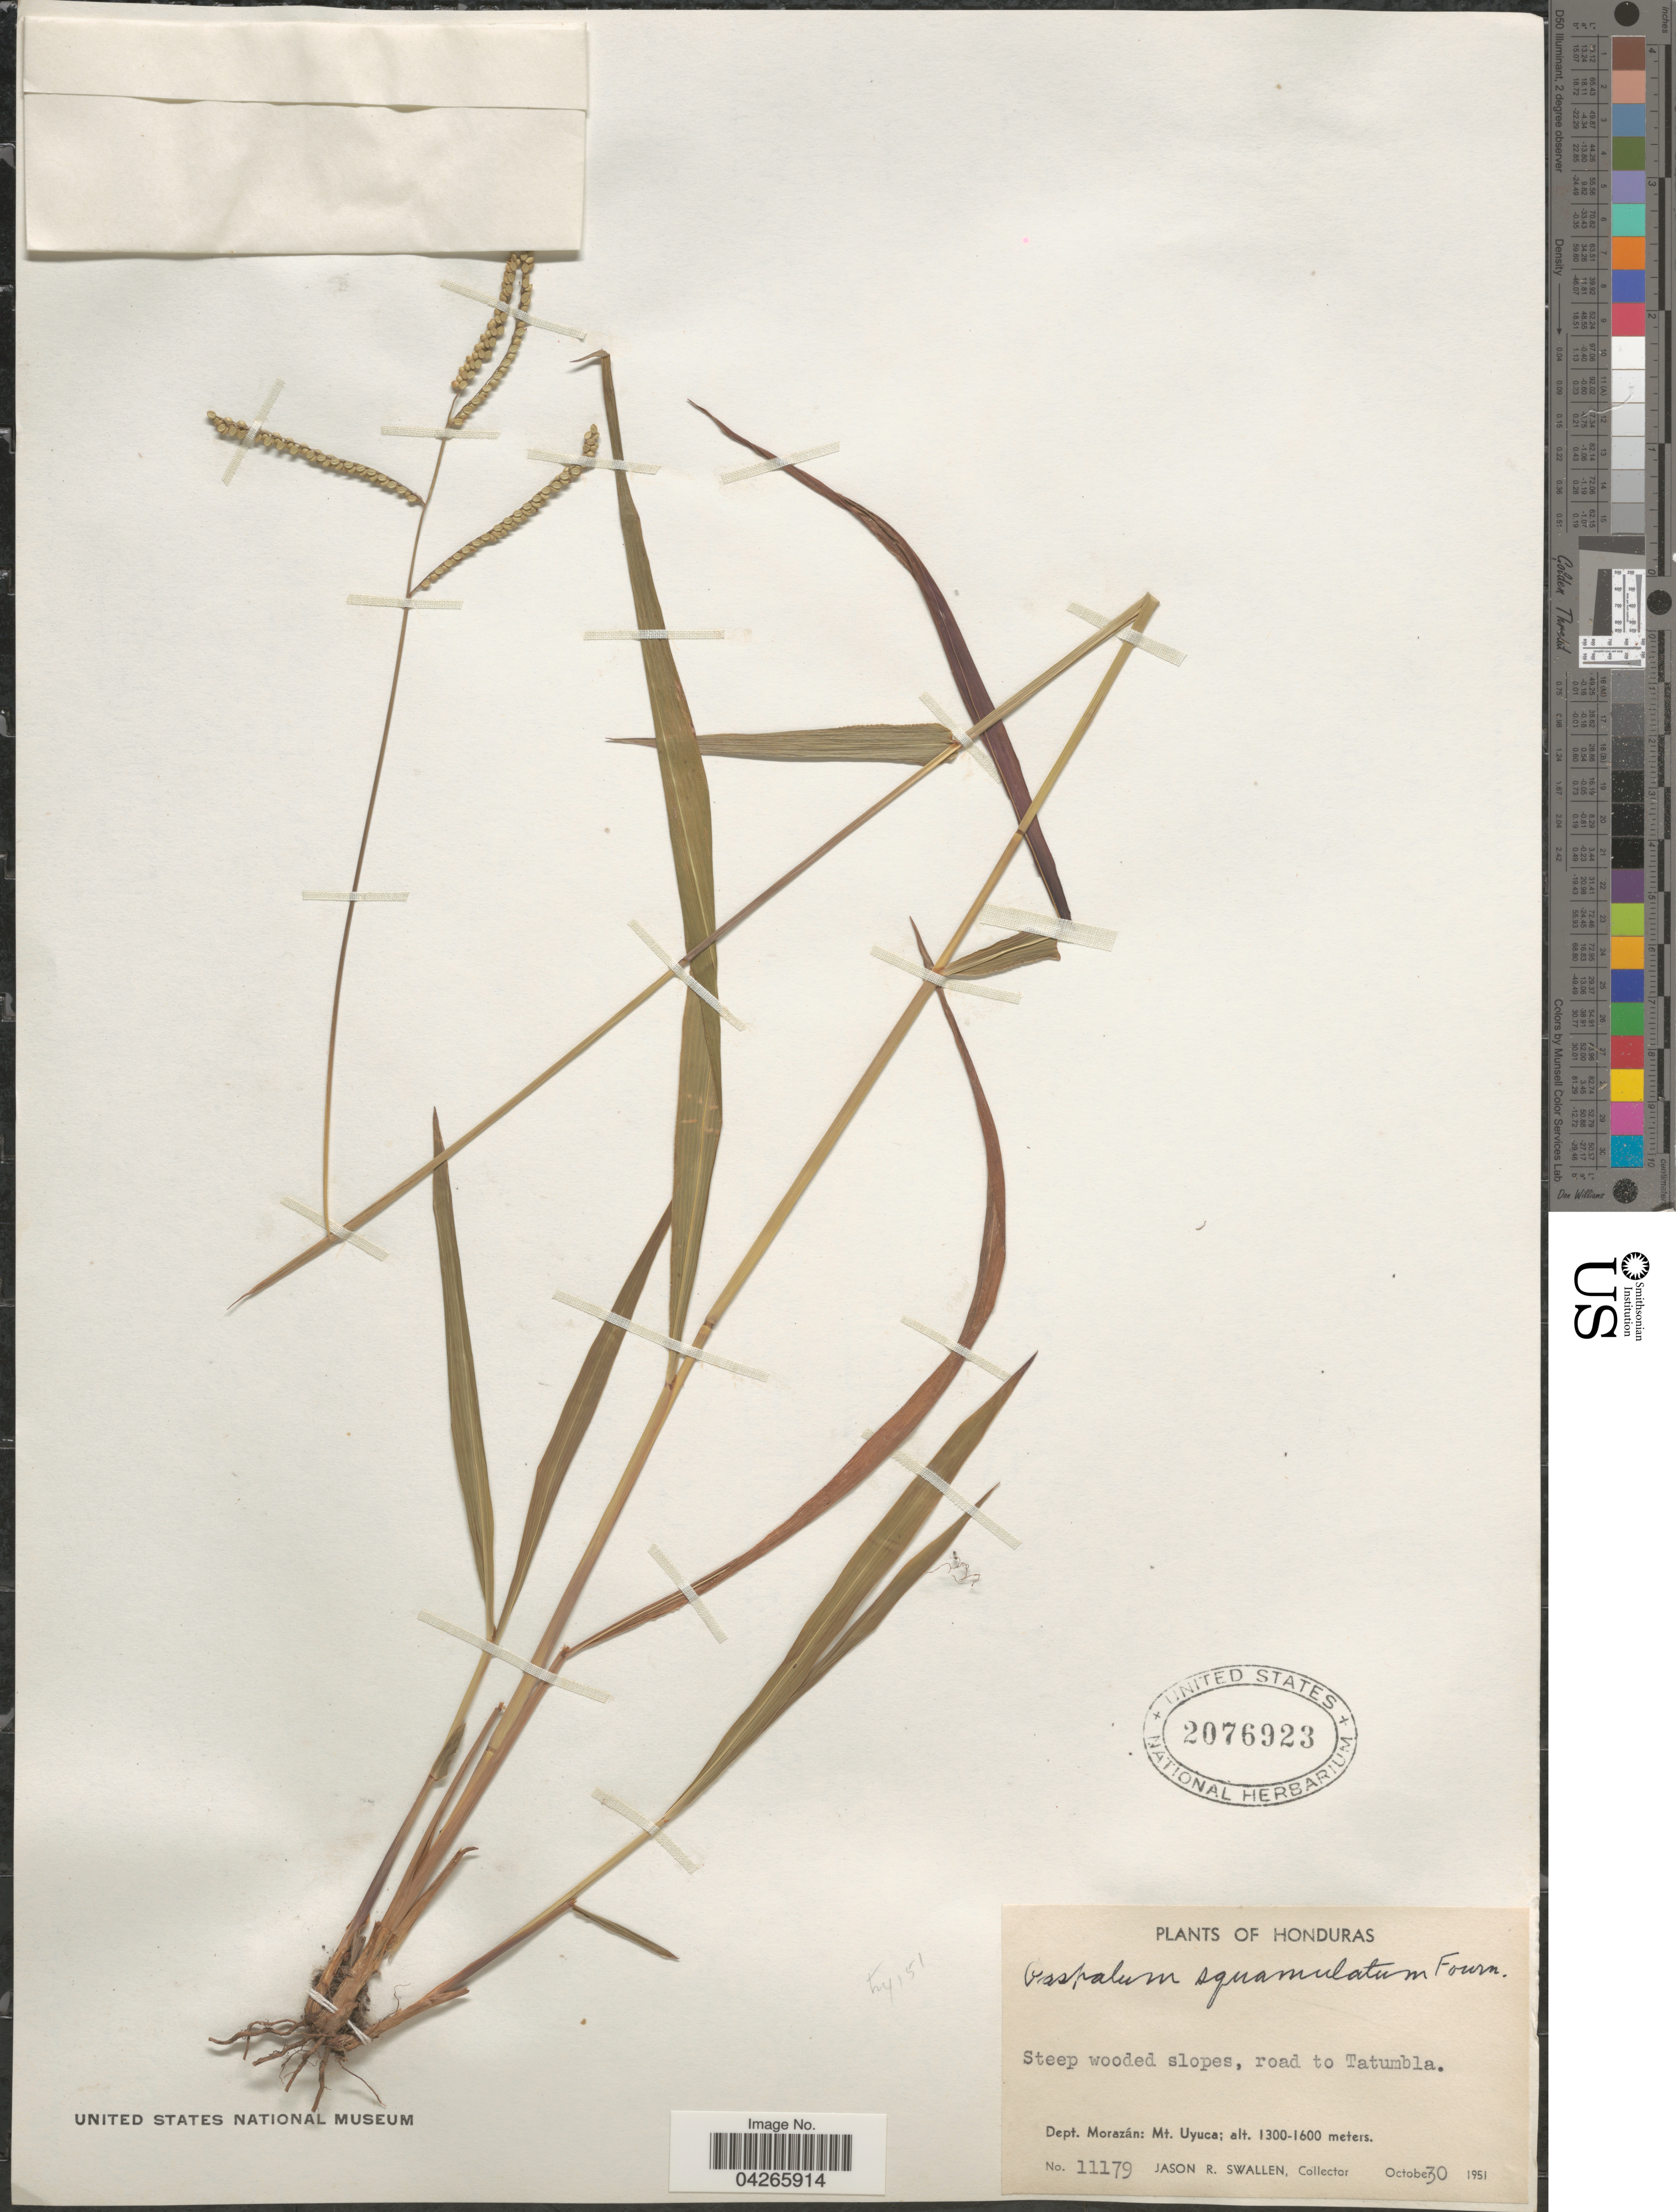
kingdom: Plantae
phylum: Tracheophyta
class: Liliopsida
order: Poales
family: Poaceae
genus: Paspalum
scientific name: Paspalum squamulatum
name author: E. Fourn.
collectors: J. R. Swallen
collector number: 11179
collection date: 1951-10-30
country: Honduras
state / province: Fco. Morazán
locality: Road to Tatumbla. Dept. Morazán: Mt. Uyuca.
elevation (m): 1300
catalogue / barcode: US 2076923